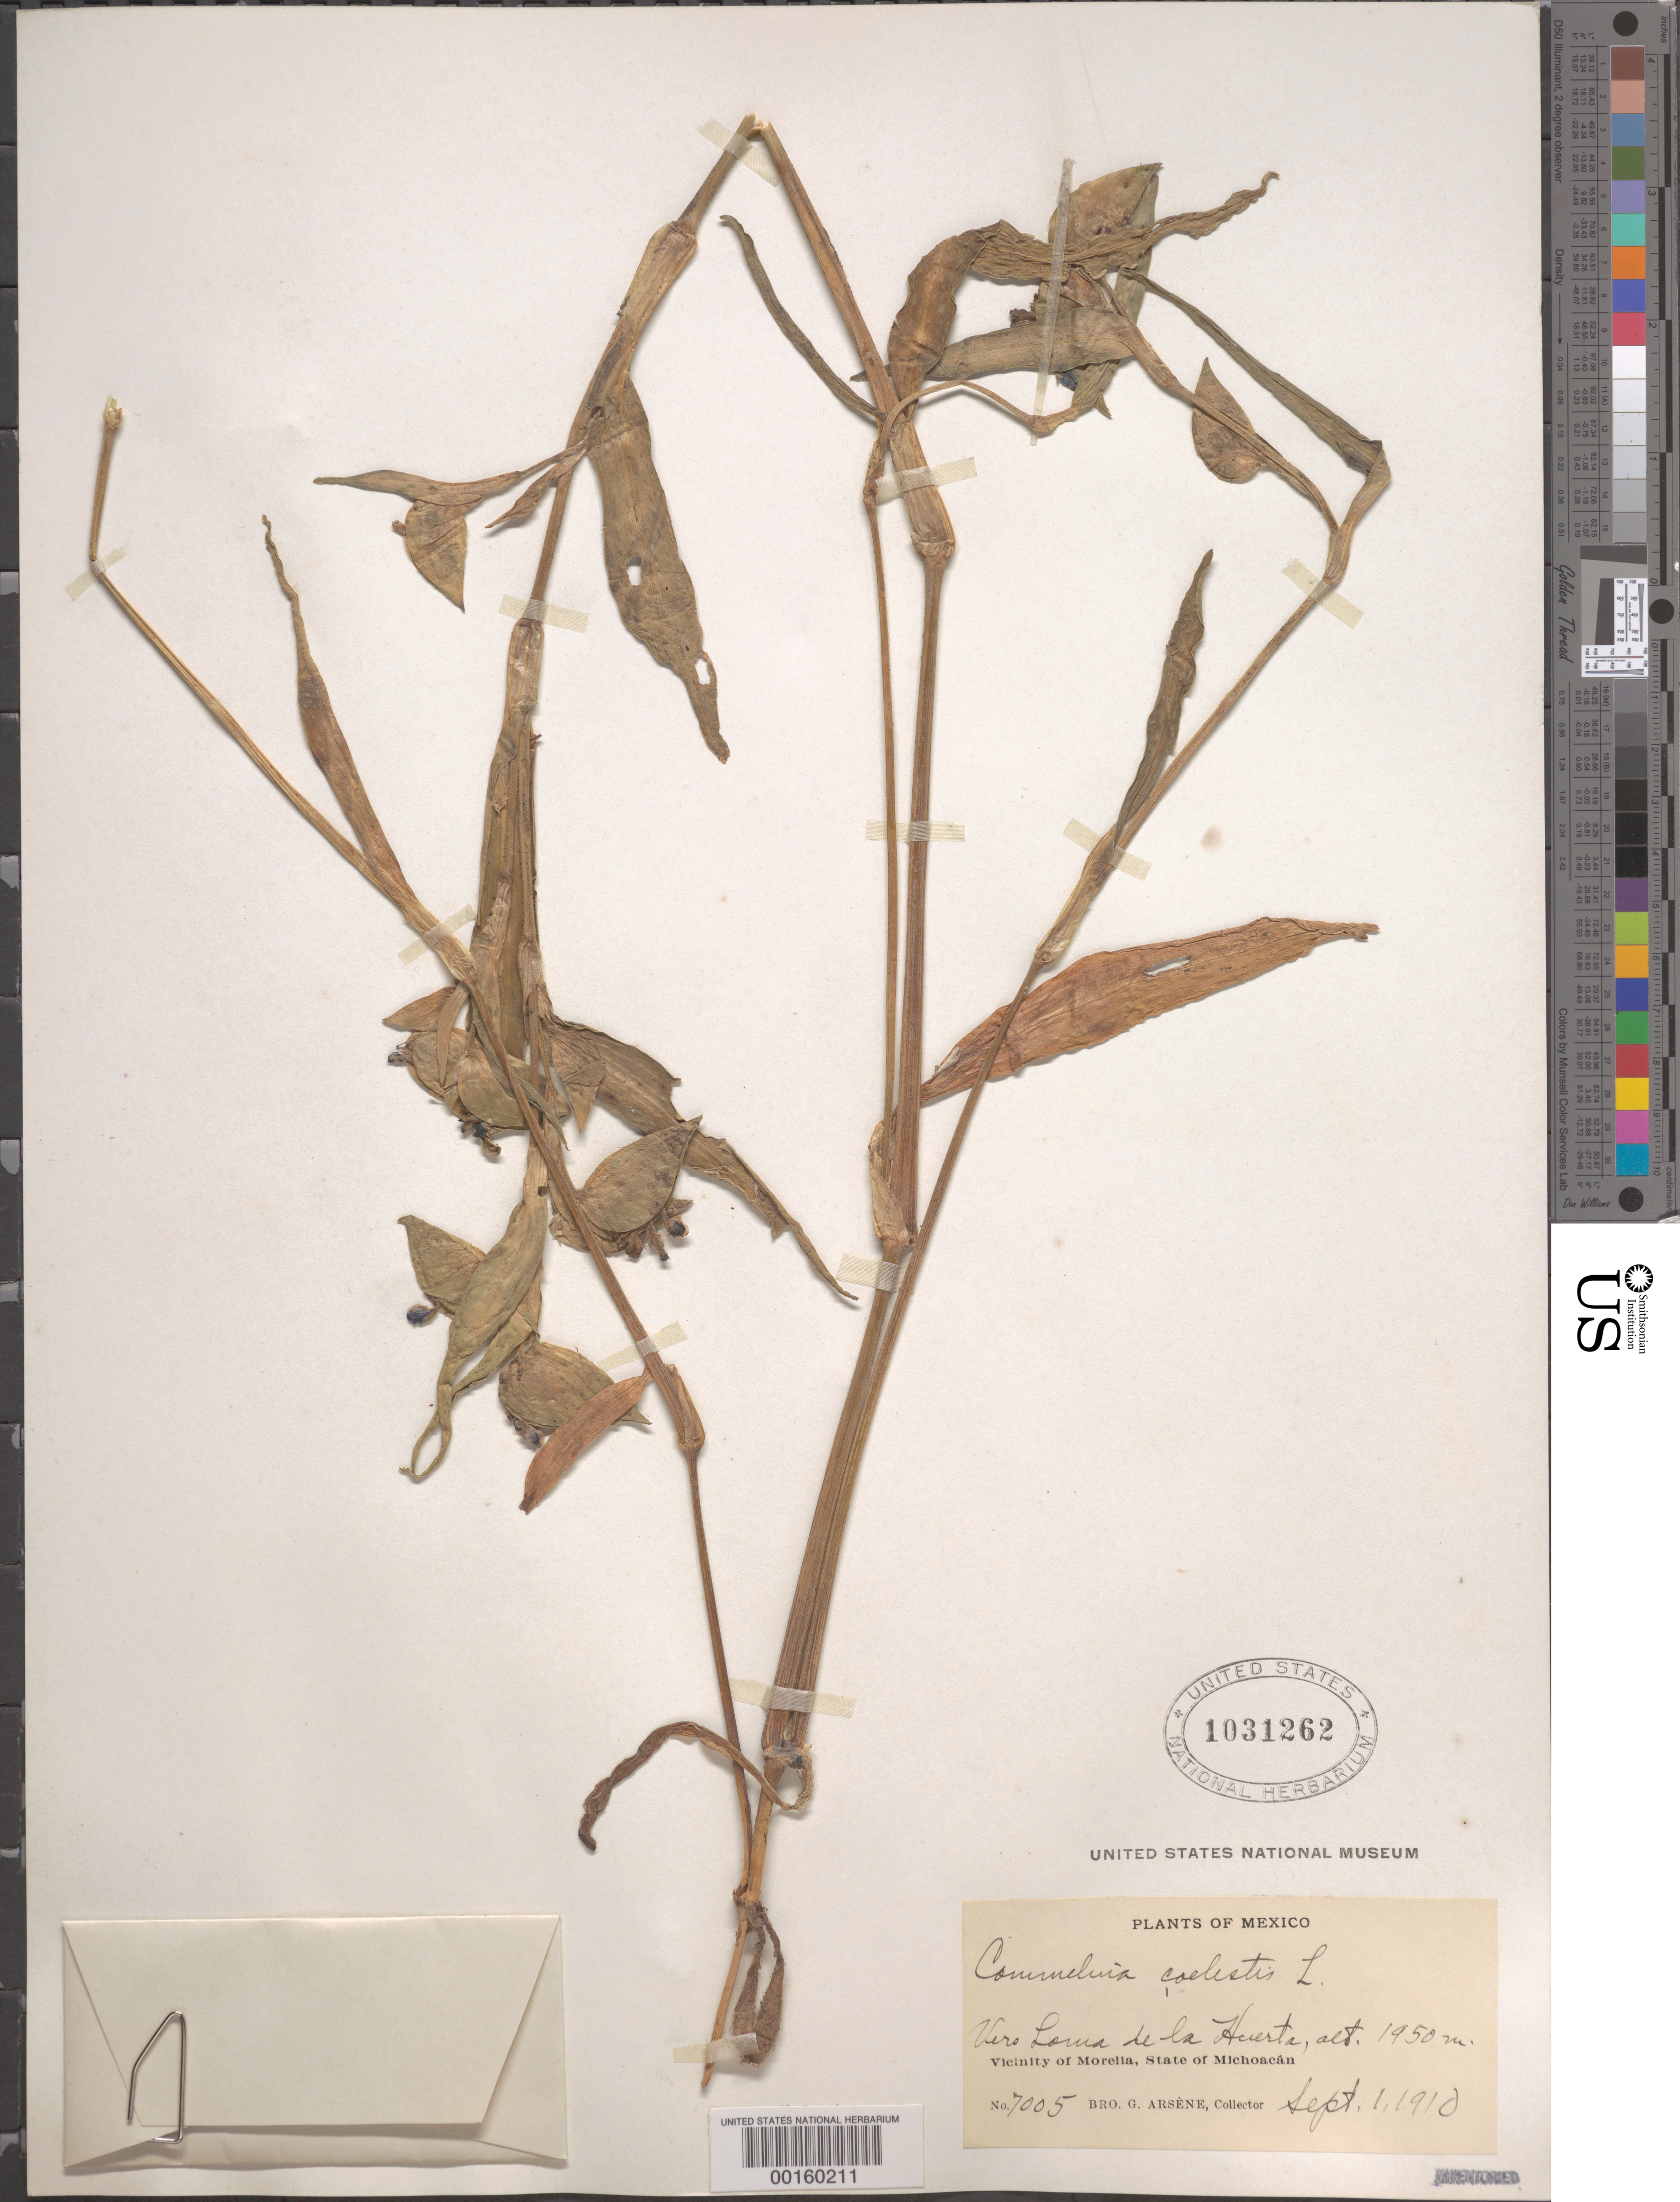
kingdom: Plantae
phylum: Tracheophyta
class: Liliopsida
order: Commelinales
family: Commelinaceae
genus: Commelina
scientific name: Commelina coelestis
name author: Willd.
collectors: Bro. G. Arsène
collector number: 7005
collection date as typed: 01 Sep 1910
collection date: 1910-09-01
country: Mexico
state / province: Michoacán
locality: Near Morelia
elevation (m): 1950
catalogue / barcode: US 1031262